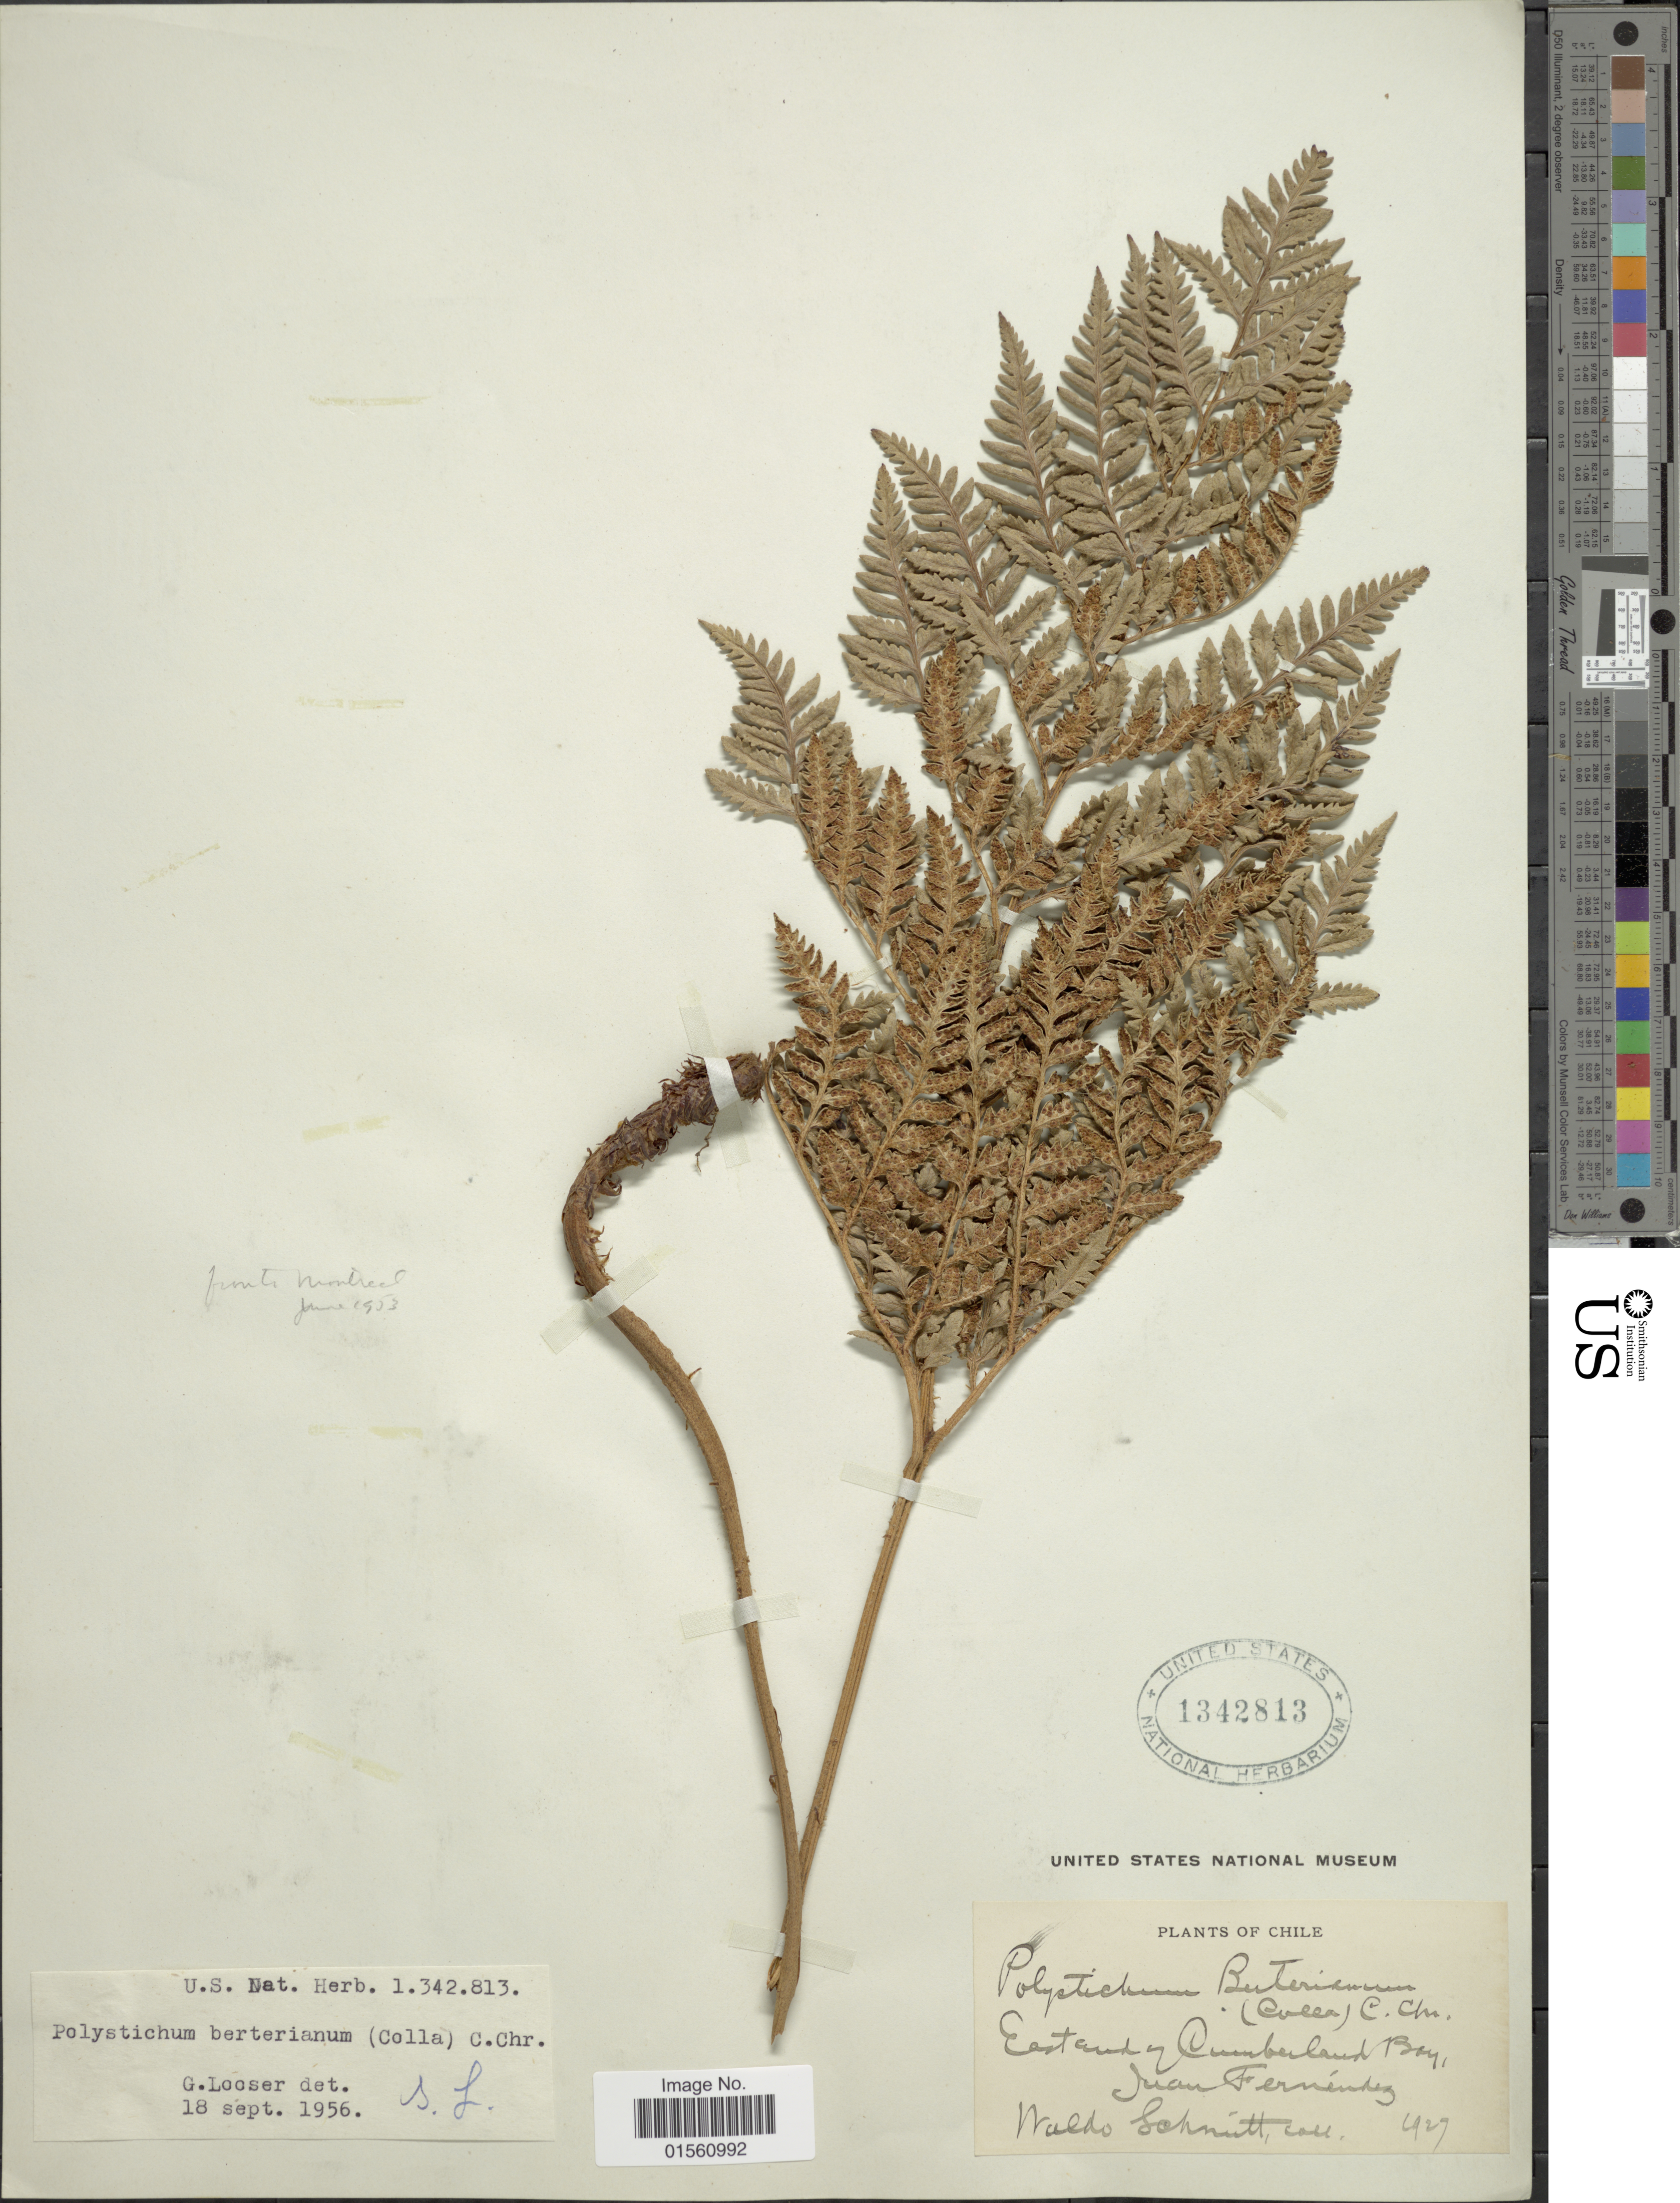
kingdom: Plantae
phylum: Tracheophyta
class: Polypodiopsida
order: Polypodiales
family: Dryopteridaceae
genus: Rumohra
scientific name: Rumohra berteroana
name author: (Colla) J.J. Rodr.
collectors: W. L. Schmitt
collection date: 1927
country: Chile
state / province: Valparaíso (V)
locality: Chile, Juan Fernandez, East end of Cumberland Bay.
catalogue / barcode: US 1342813